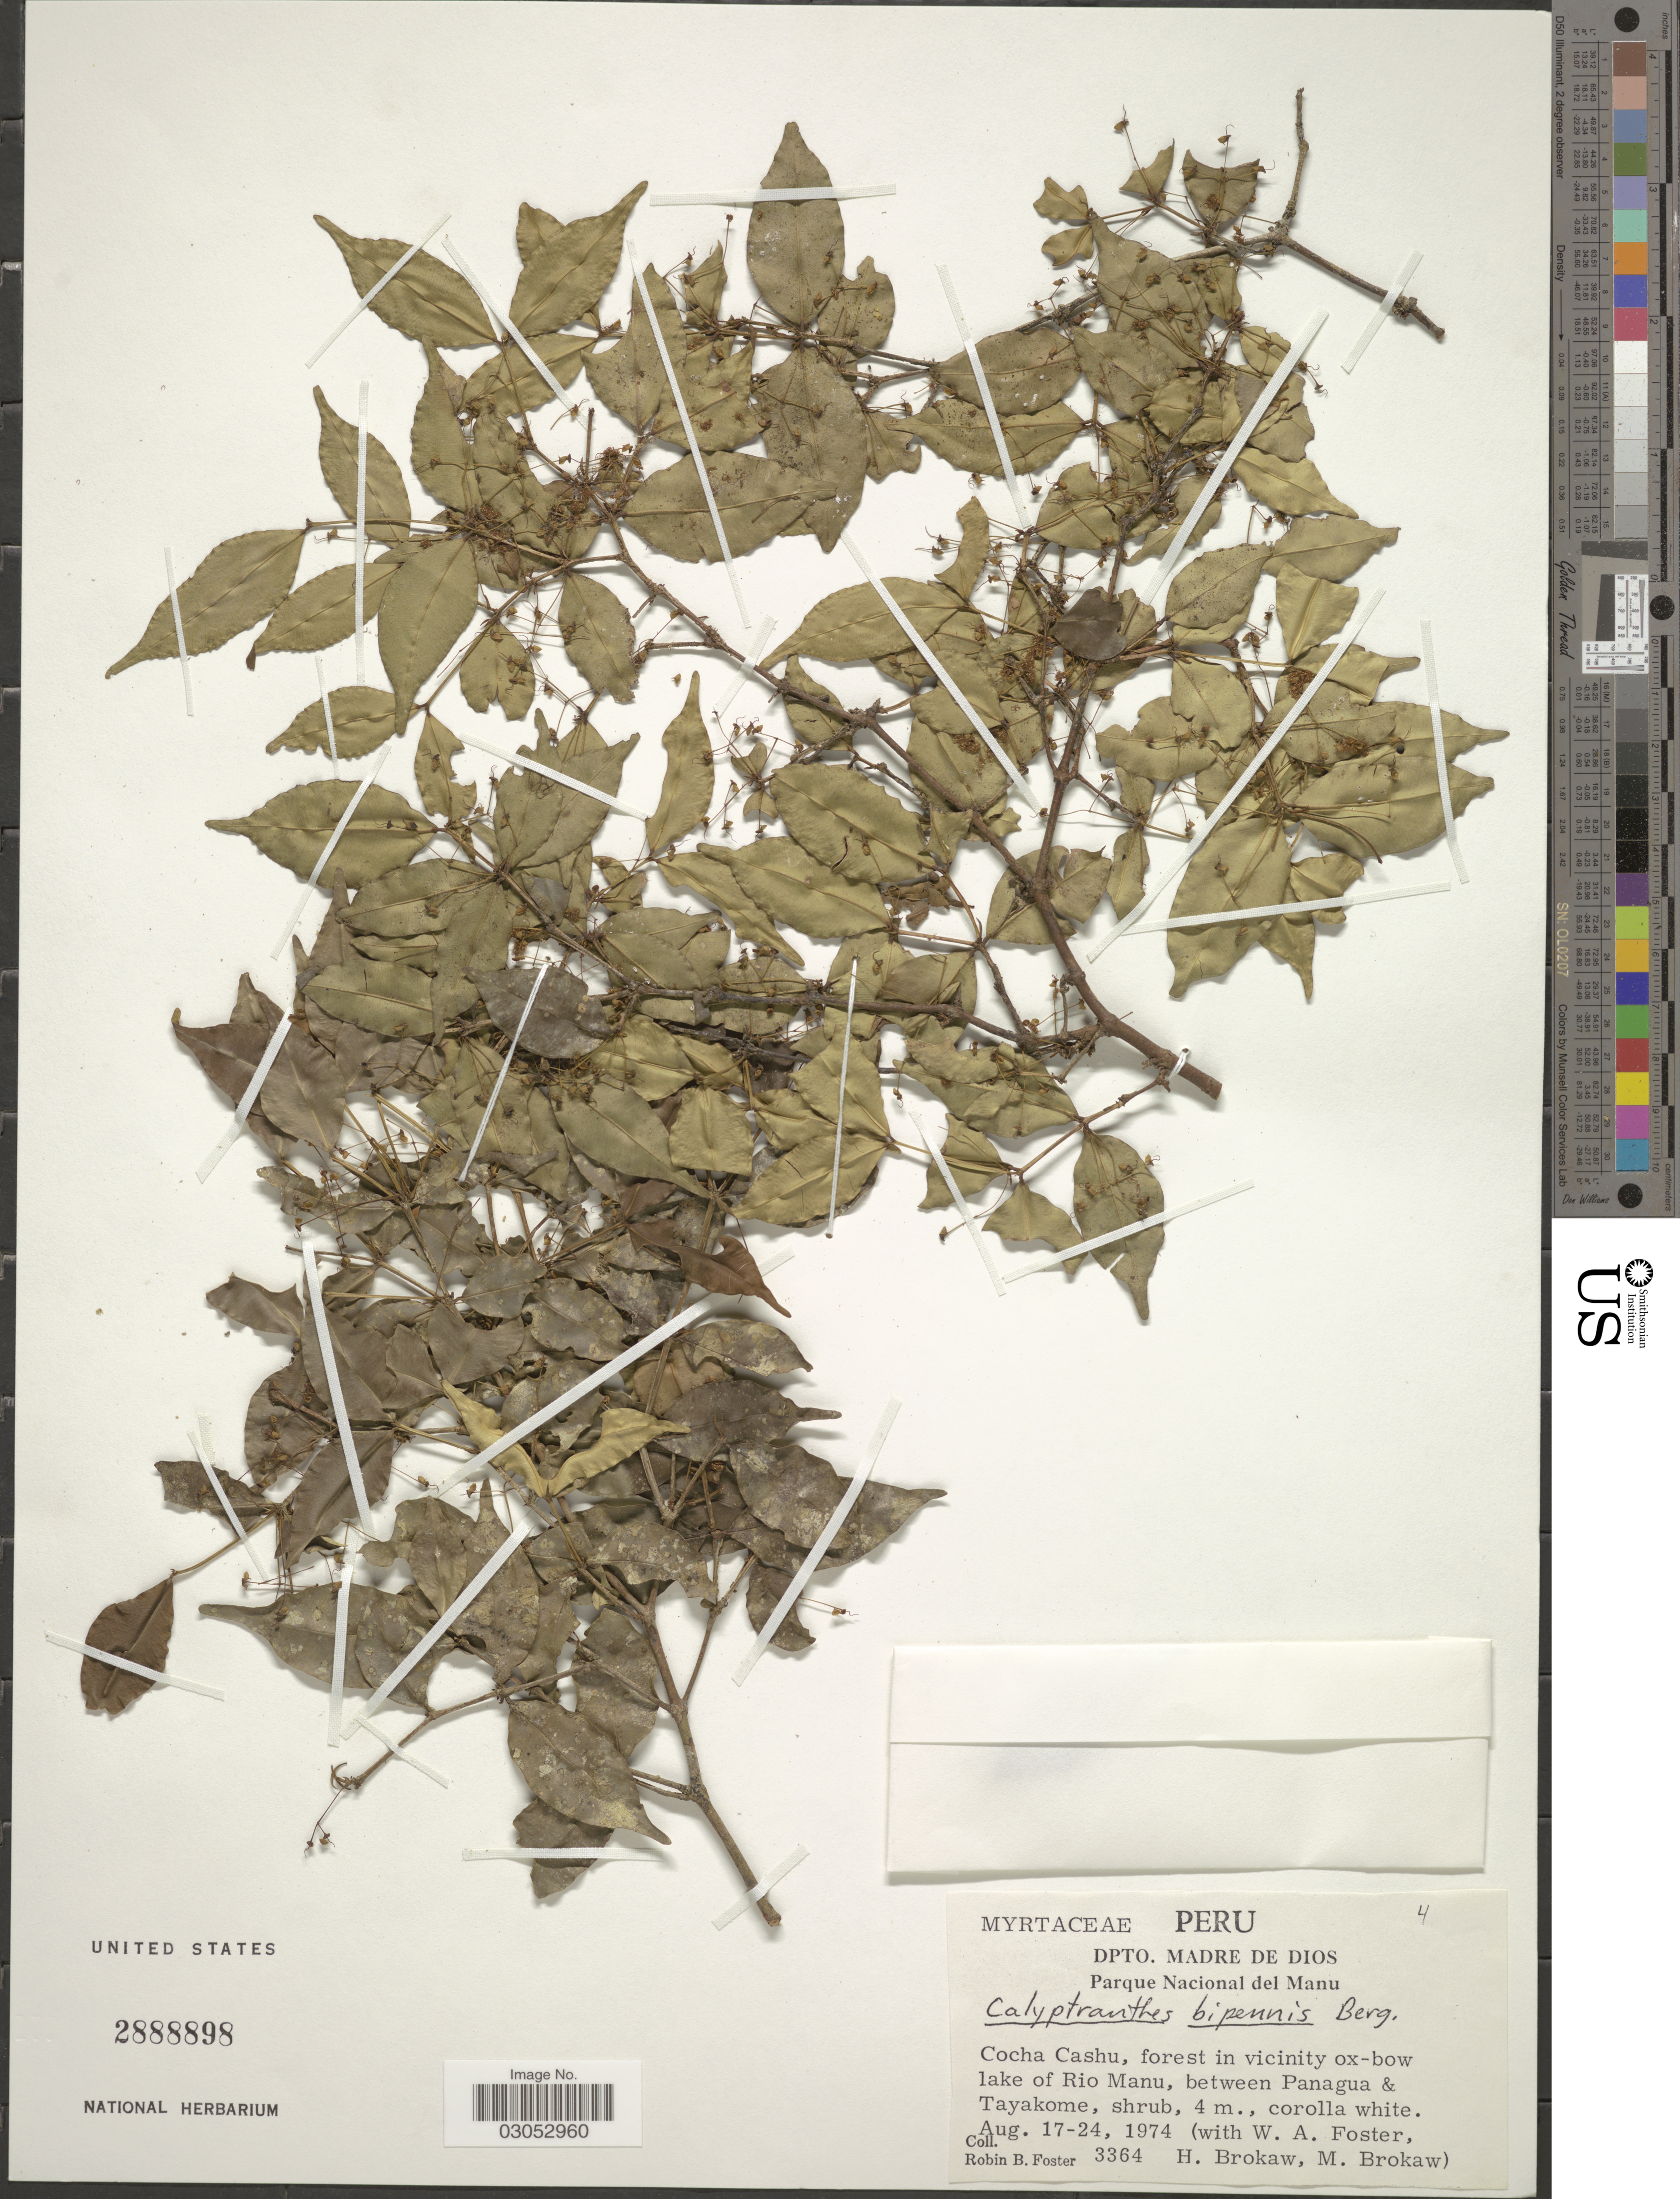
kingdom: Plantae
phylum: Tracheophyta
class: Magnoliopsida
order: Myrtales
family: Myrtaceae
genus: Myrcia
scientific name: Myrcia hylobates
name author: (Standl. ex Amshoff) E. Lucas & K. Samra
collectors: R. B. Foster, W. Foster, H. Brokaw & M. Brokaw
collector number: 3364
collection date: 1974-08-17/1974-08-24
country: Peru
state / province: Madre de Dios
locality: Dpto. Madre de Dios, Parque Nacional del Manu, Cocha Cashu, forest in vicinity ox-bow lake of Rio Manu, between Panagua & Tayakome.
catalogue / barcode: US 2888898